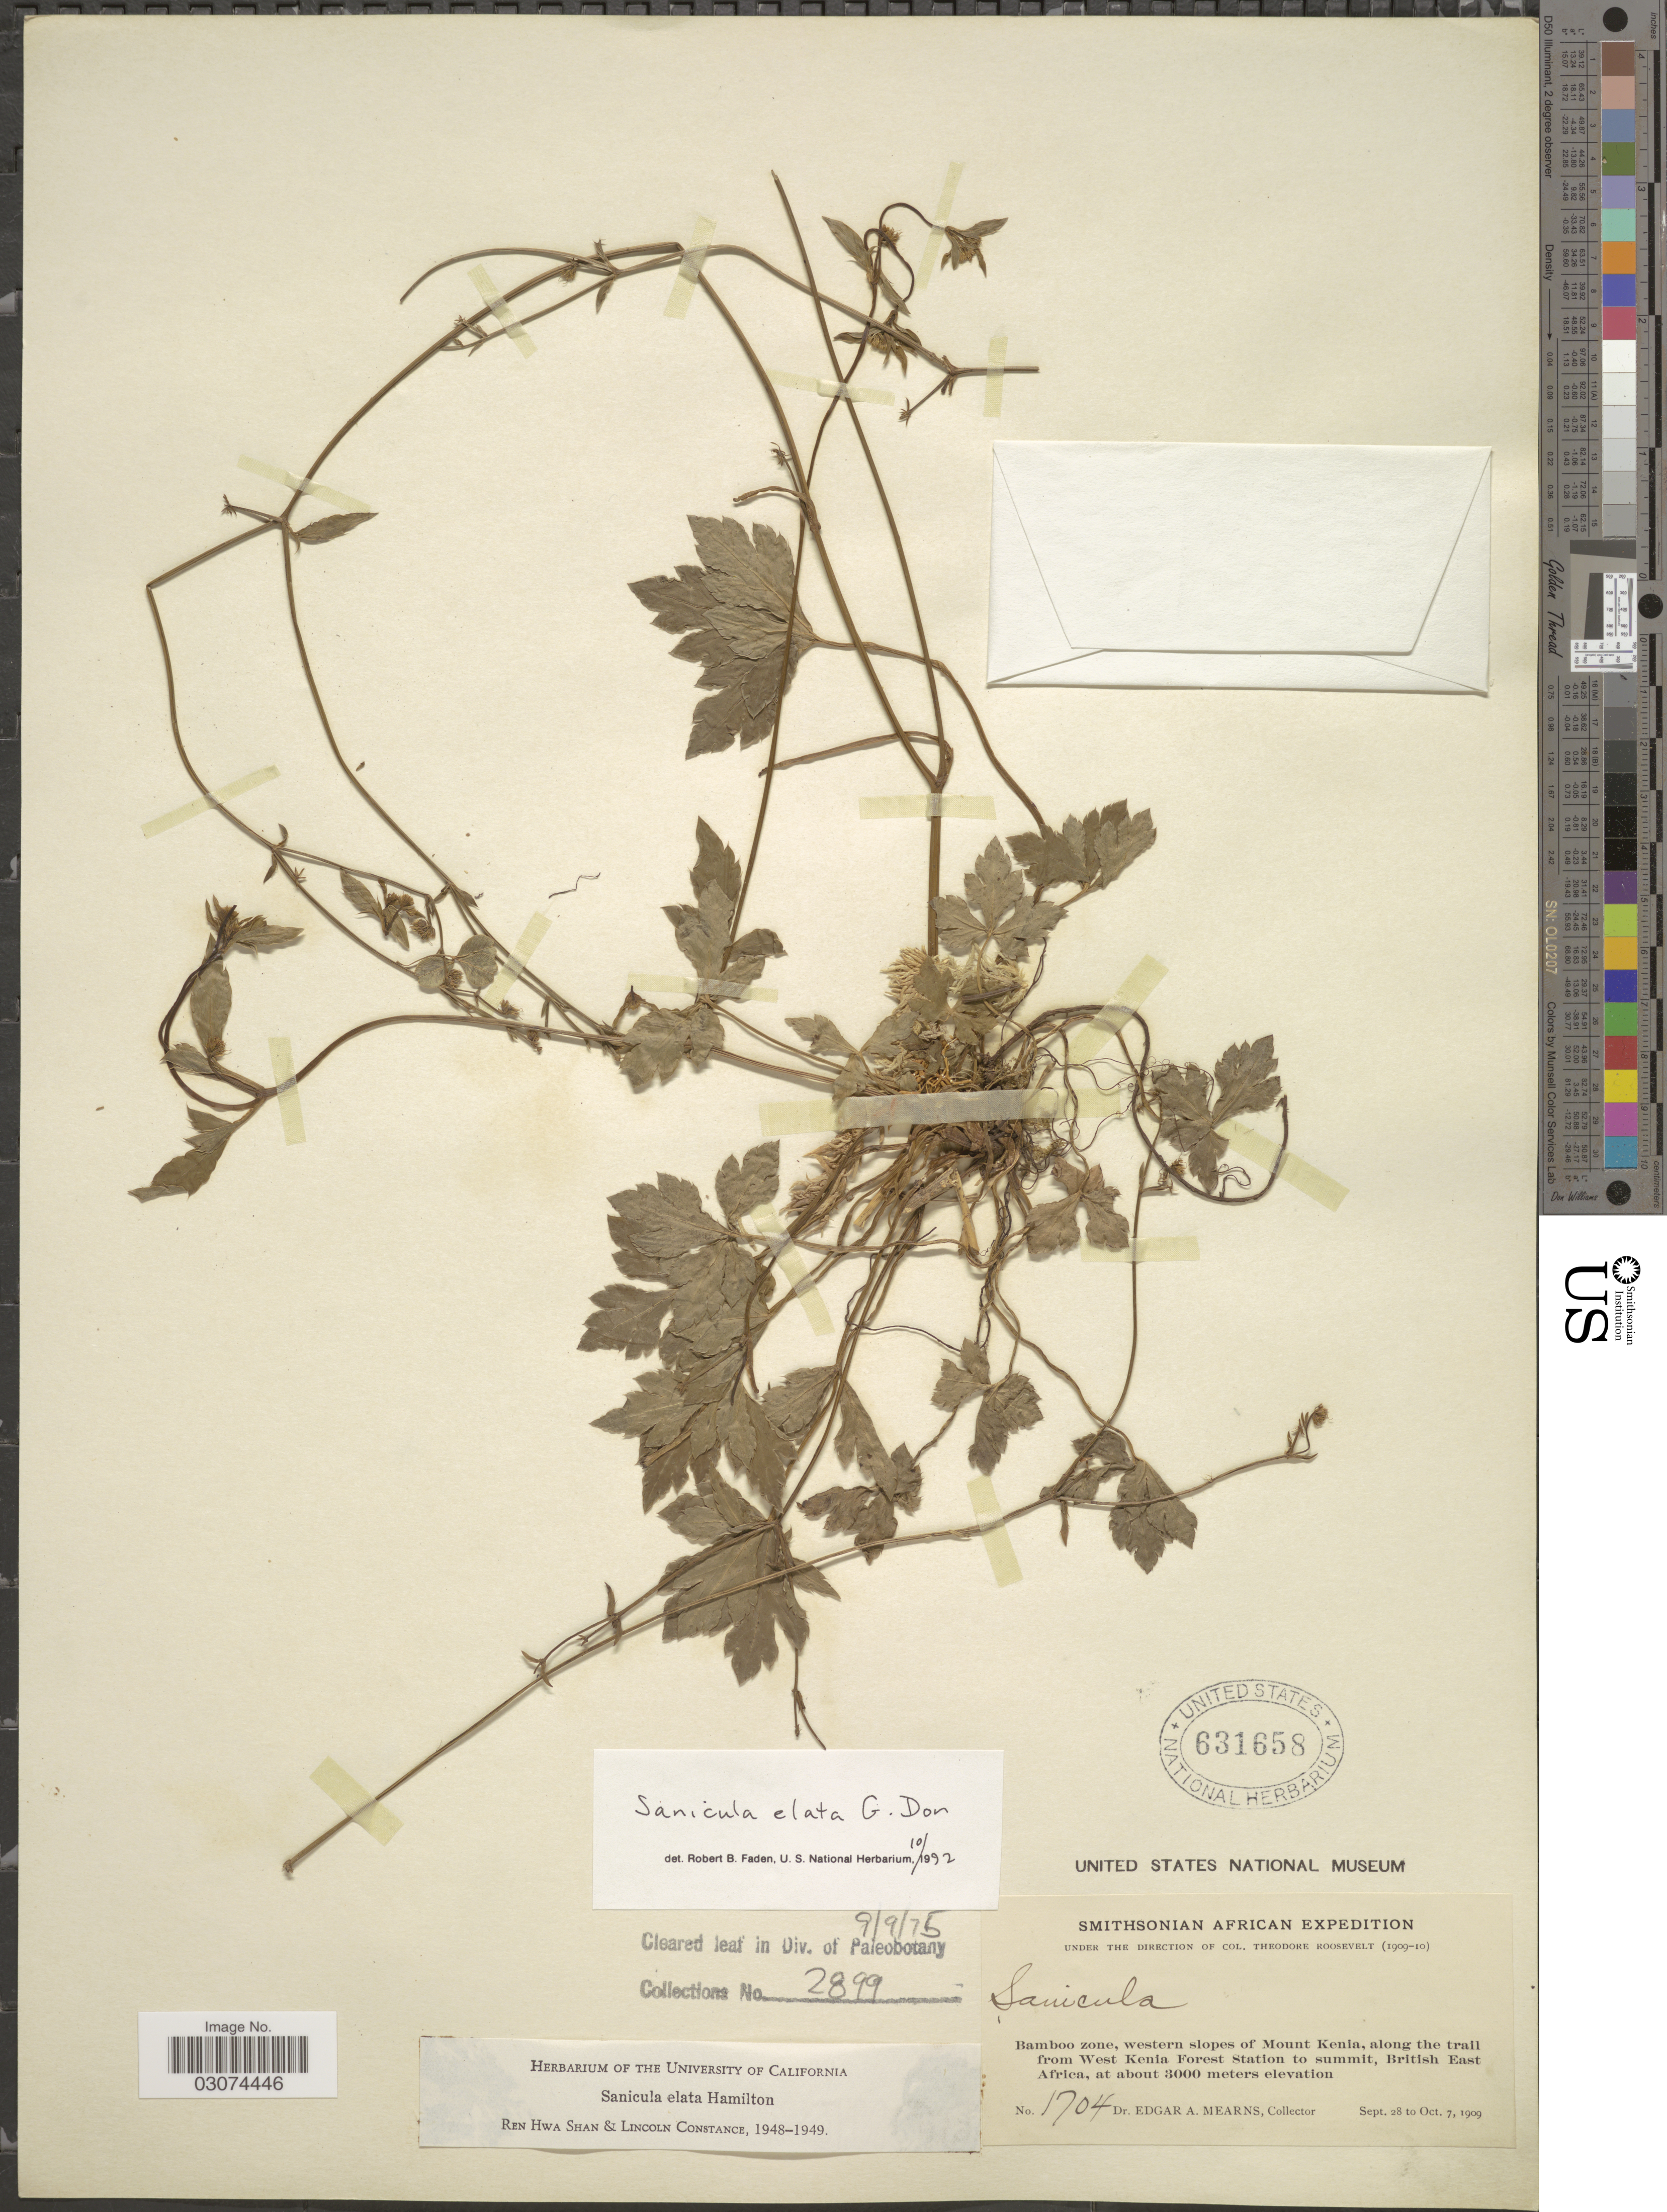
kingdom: Plantae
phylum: Tracheophyta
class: Magnoliopsida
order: Apiales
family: Apiaceae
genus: Sanicula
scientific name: Sanicula elata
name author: Buch.-Ham. ex D. Don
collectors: E. A. Mearns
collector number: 1704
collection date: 1909-09-28/1909-10-07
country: Kenya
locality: Bamboo zone, western slopes of Mount Kenia, along the trail from West Kenia Forest Station to summit, British East Africa.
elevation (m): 3000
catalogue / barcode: US 631658